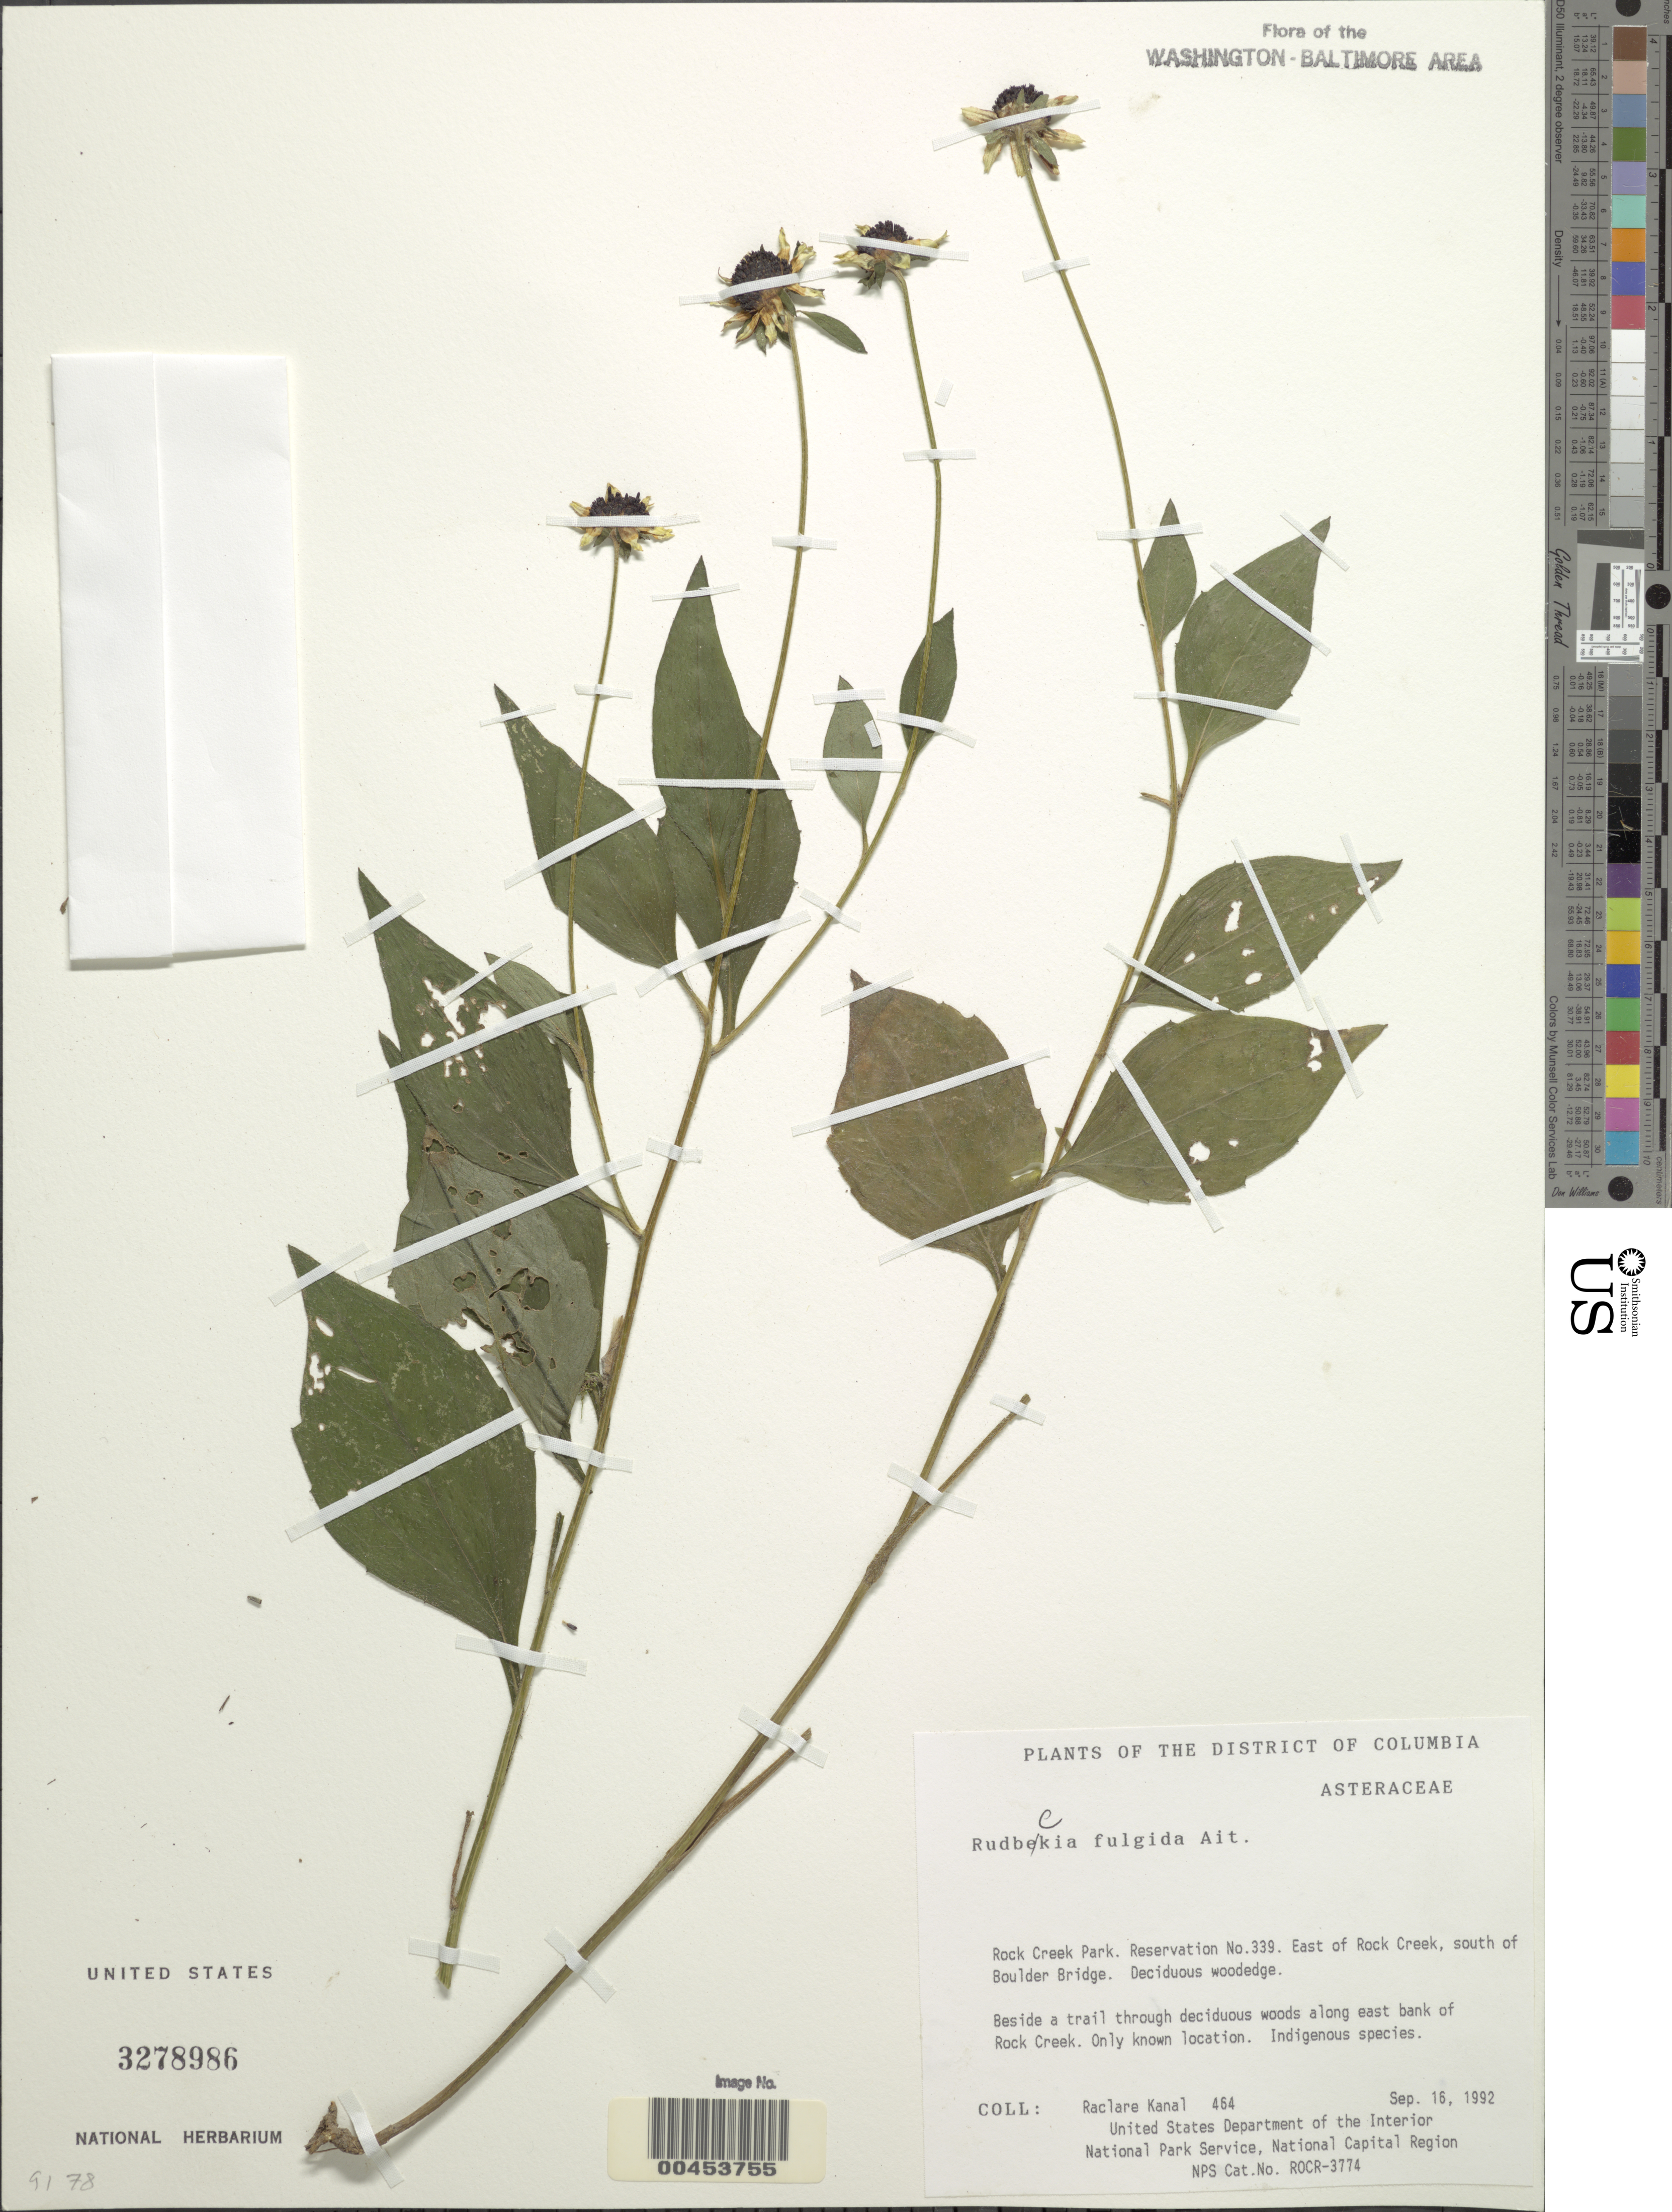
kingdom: Plantae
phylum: Tracheophyta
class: Magnoliopsida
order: Asterales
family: Asteraceae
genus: Rudbeckia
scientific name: Rudbeckia fulgida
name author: Aiton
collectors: R. Kanal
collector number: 464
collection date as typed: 16 Sep 1992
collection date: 1992-09-16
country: United States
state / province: District of Columbia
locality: Rock Creek Park, Res 339, E of Rock Creek, S of Boulder Bridge Rock Creek Park & vicinity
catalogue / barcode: US 3278986